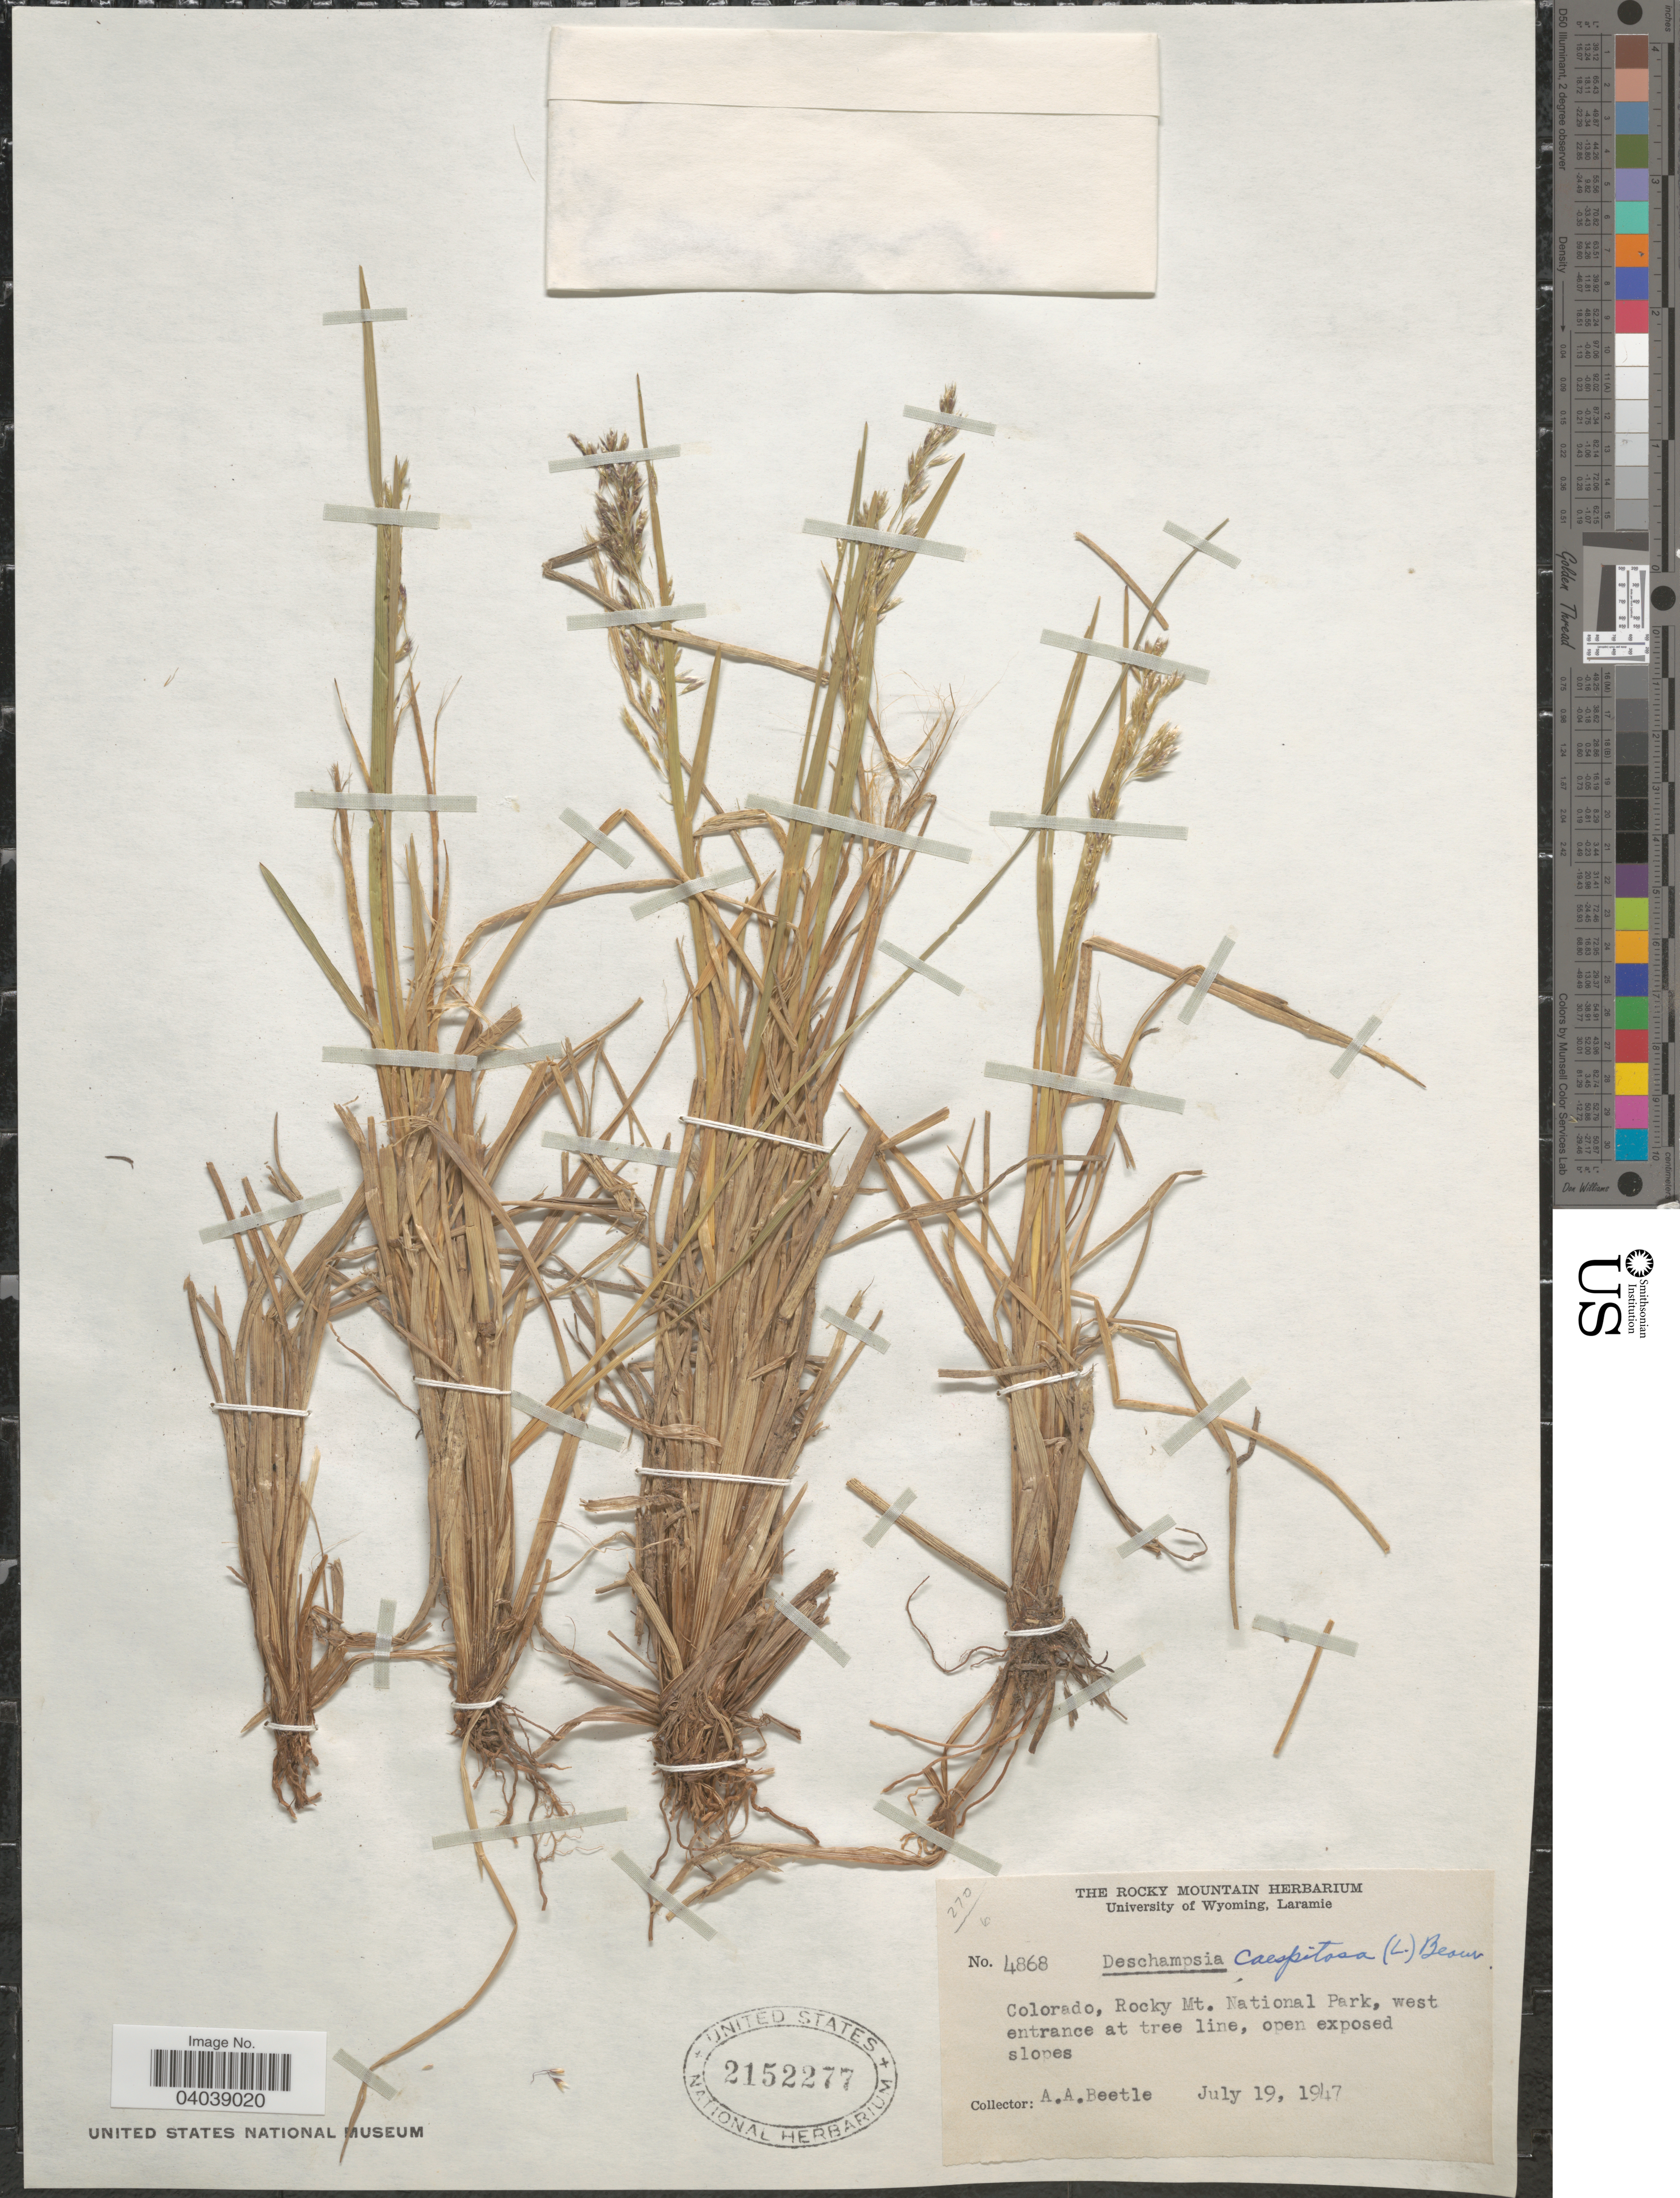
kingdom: Plantae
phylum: Tracheophyta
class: Liliopsida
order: Poales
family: Poaceae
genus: Deschampsia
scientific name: Deschampsia cespitosa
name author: (L.) P. Beauv.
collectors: A. A. Beetle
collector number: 4868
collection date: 1947-07-19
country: United States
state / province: Colorado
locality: Rocky Mt. National Park, west entrance at tree line, open exposed slopes.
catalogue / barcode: US 2152277